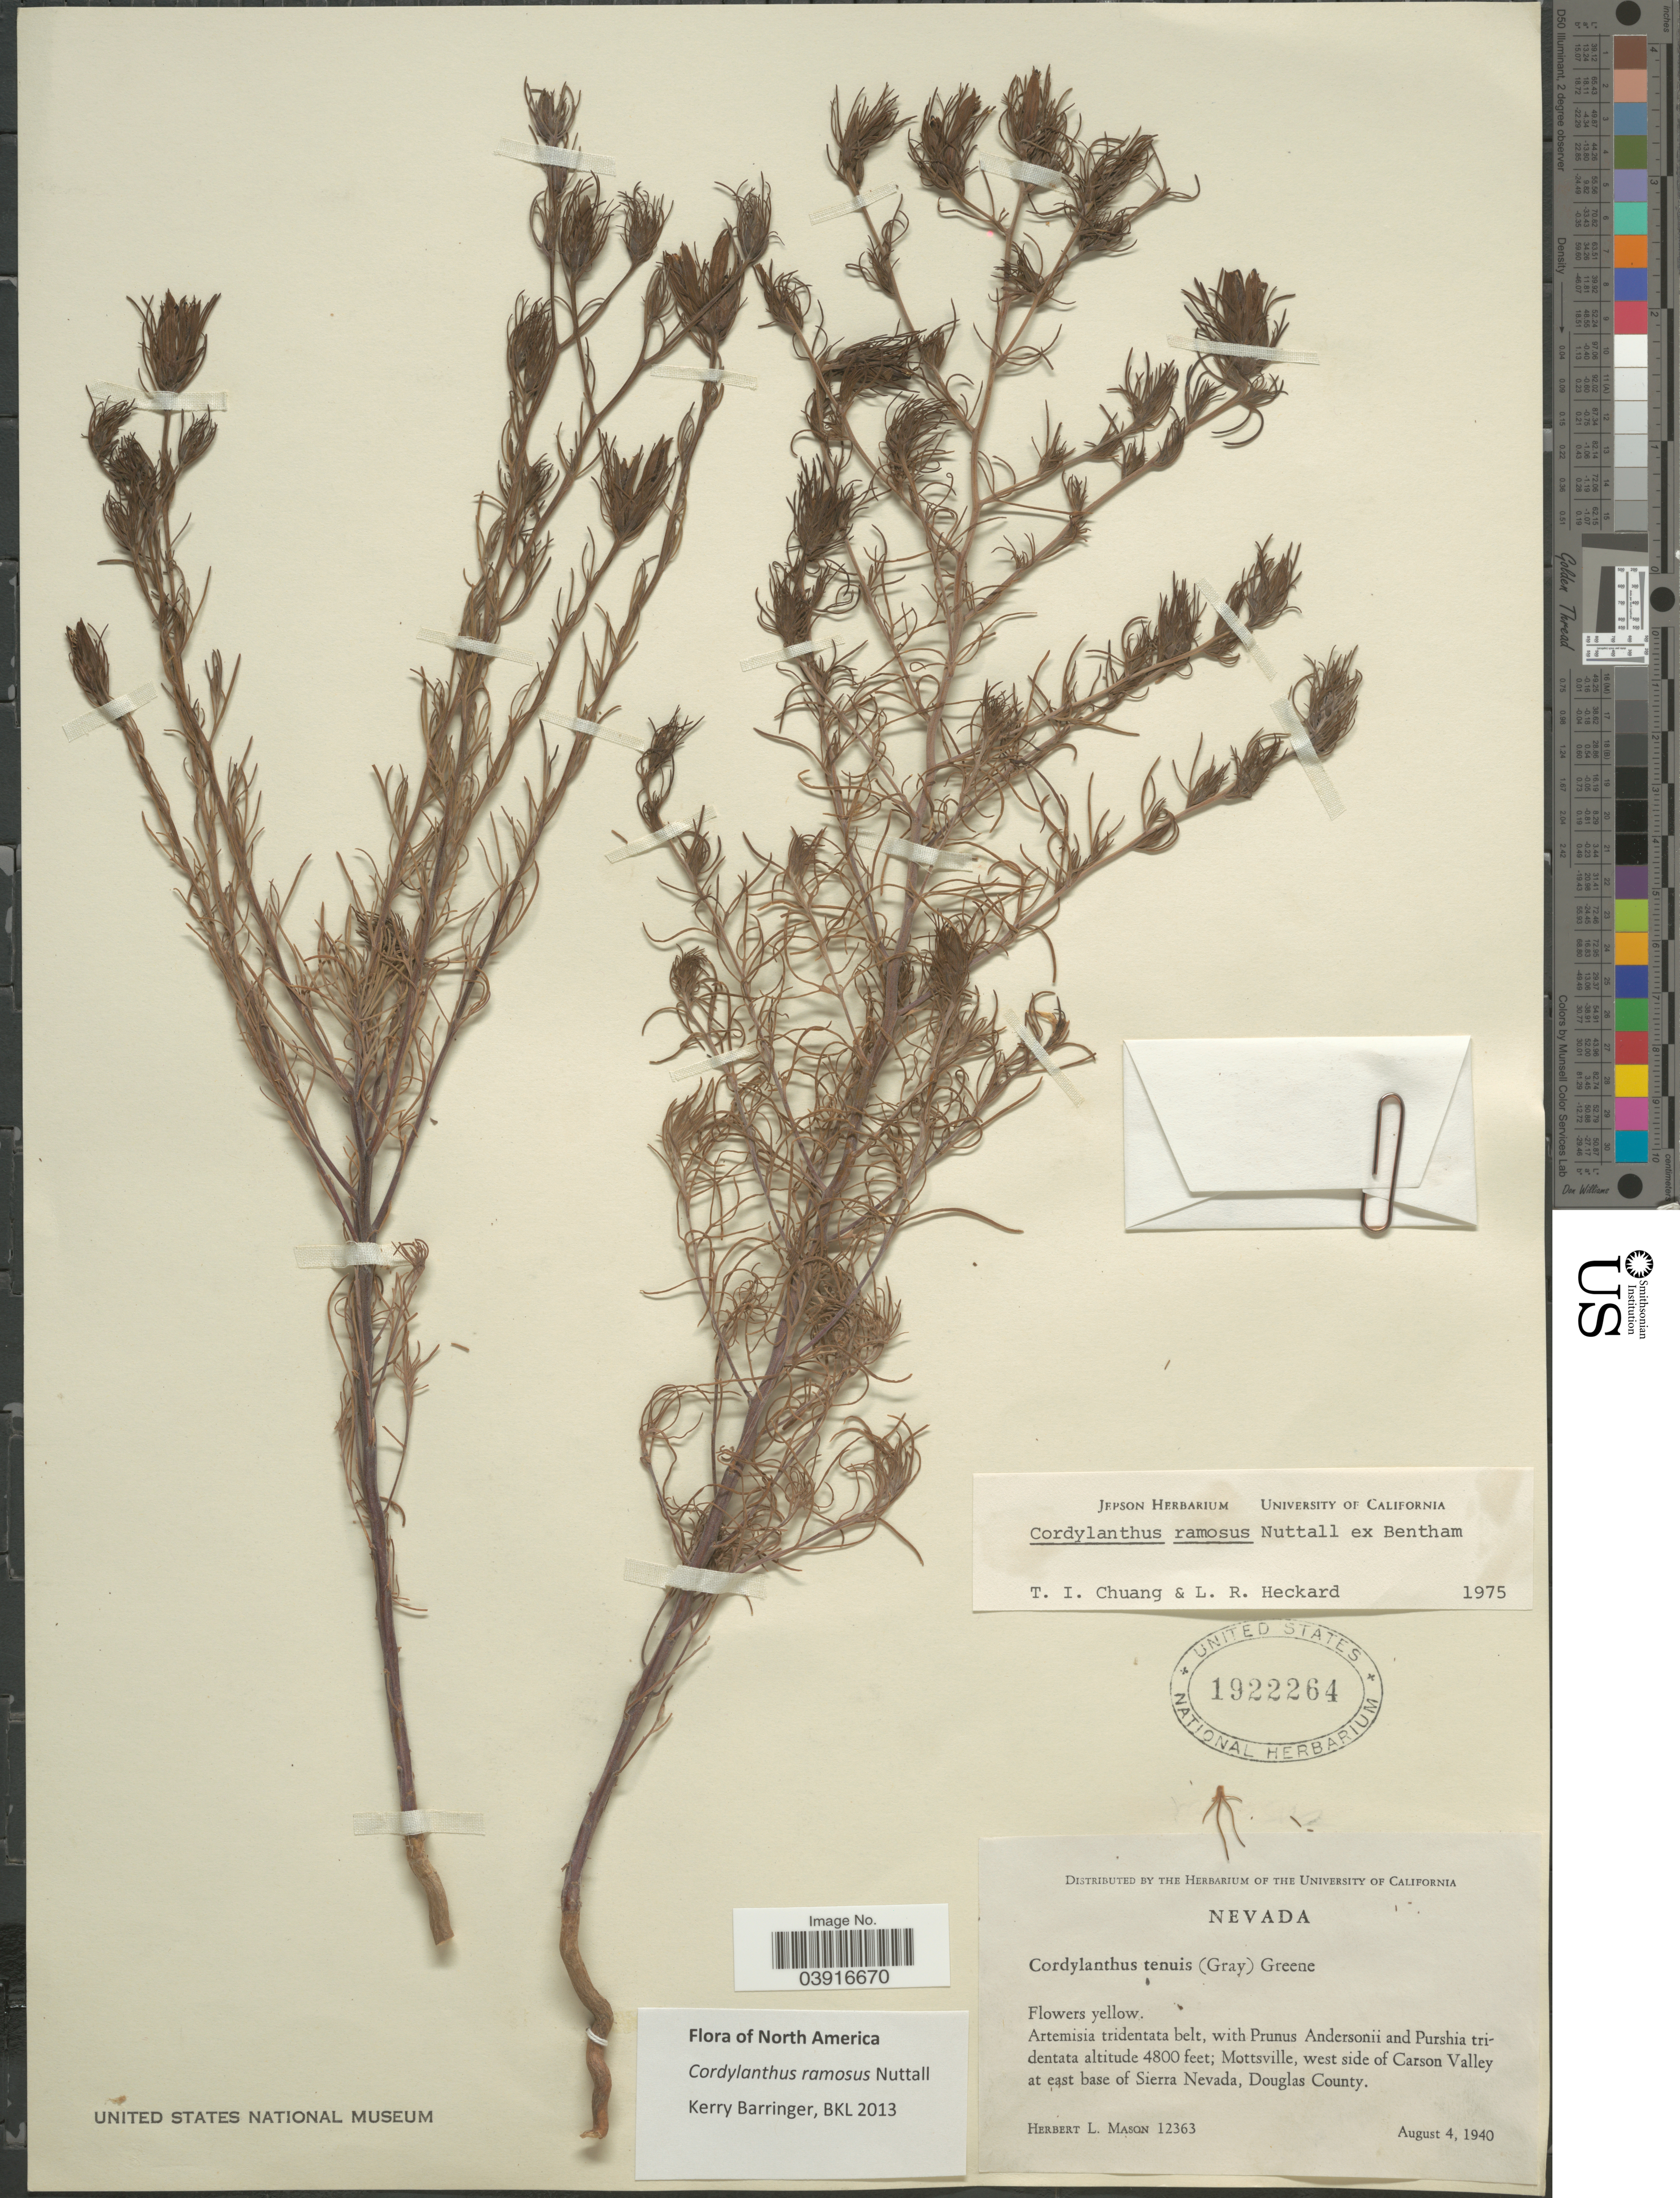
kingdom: Plantae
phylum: Tracheophyta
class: Magnoliopsida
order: Lamiales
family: Orobanchaceae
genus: Cordylanthus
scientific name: Cordylanthus ramosus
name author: Nutt. ex Benth.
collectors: H. L. Mason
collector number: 12363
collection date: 1940-08-04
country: United States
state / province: Nevada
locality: Mottsville, west side of Carson Valley at east base of Sierra Nevada, Douglas County.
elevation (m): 1463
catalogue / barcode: US 1922264